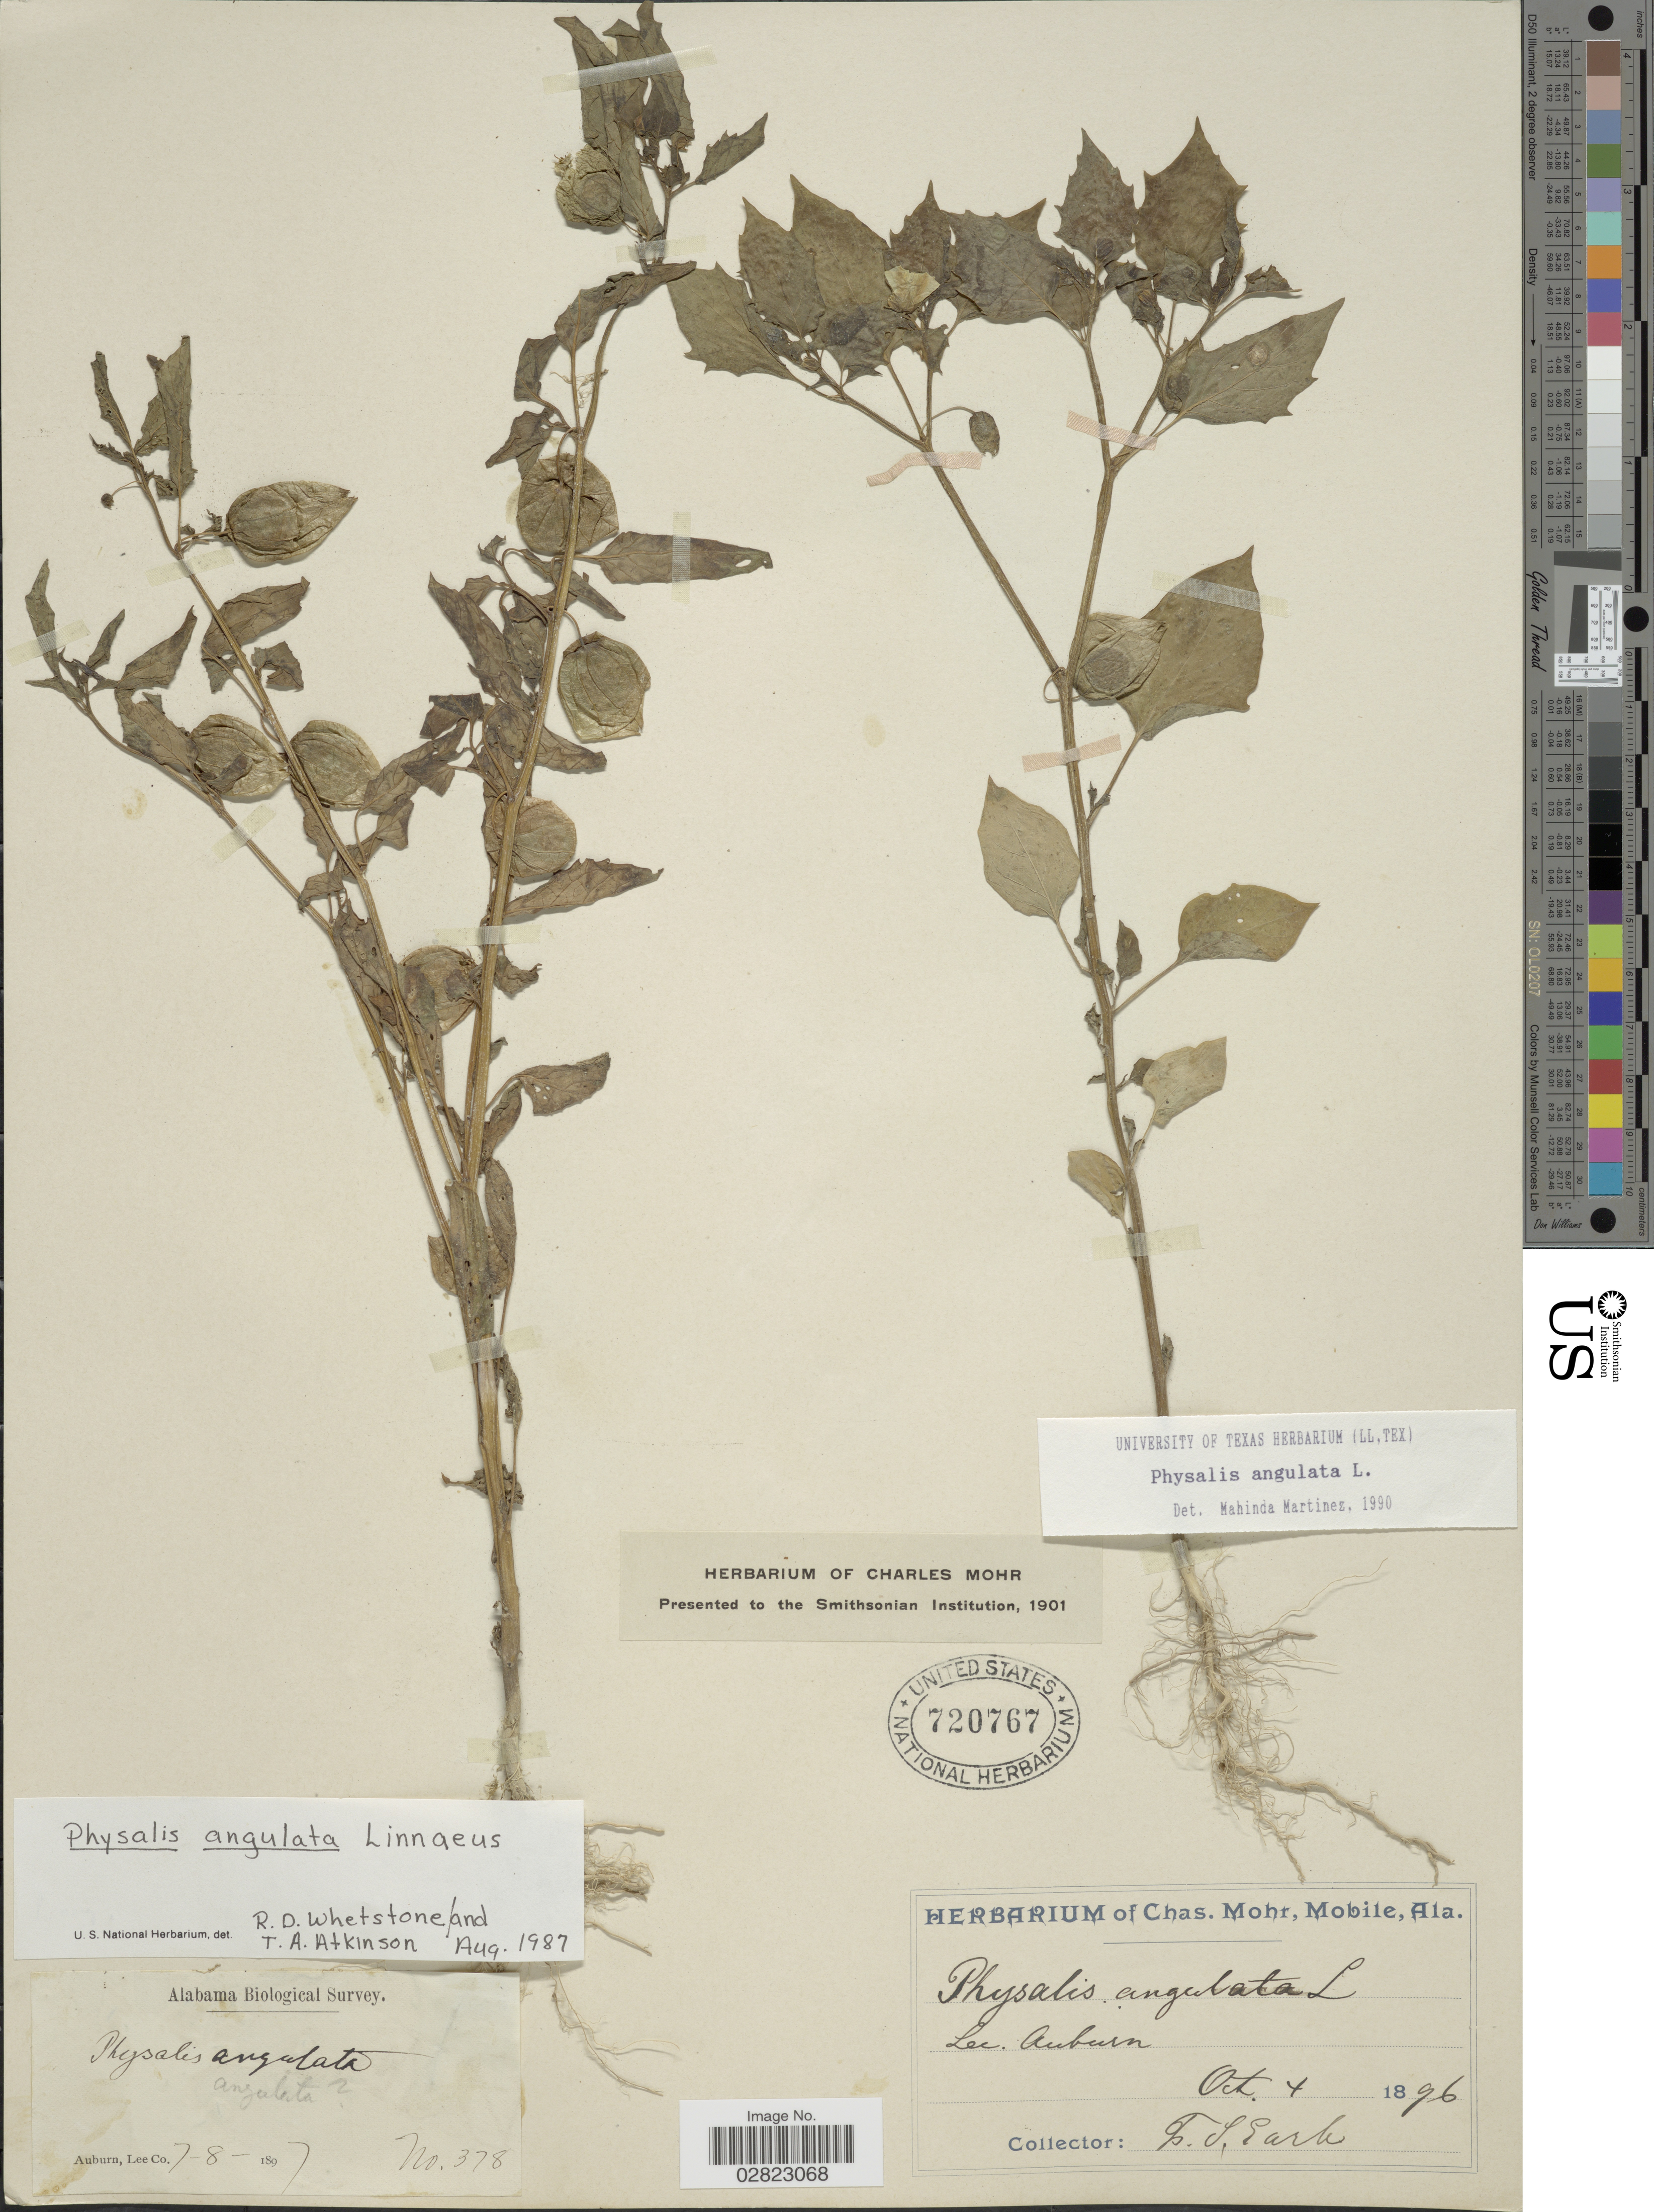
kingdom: Plantae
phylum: Tracheophyta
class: Magnoliopsida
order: Solanales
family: Solanaceae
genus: Physalis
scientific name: Physalis angulata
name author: L.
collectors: ex herb. Charles Mohr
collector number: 378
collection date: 1897-07-08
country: United States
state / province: Alabama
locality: Auburn, Lee Co.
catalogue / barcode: US 720767